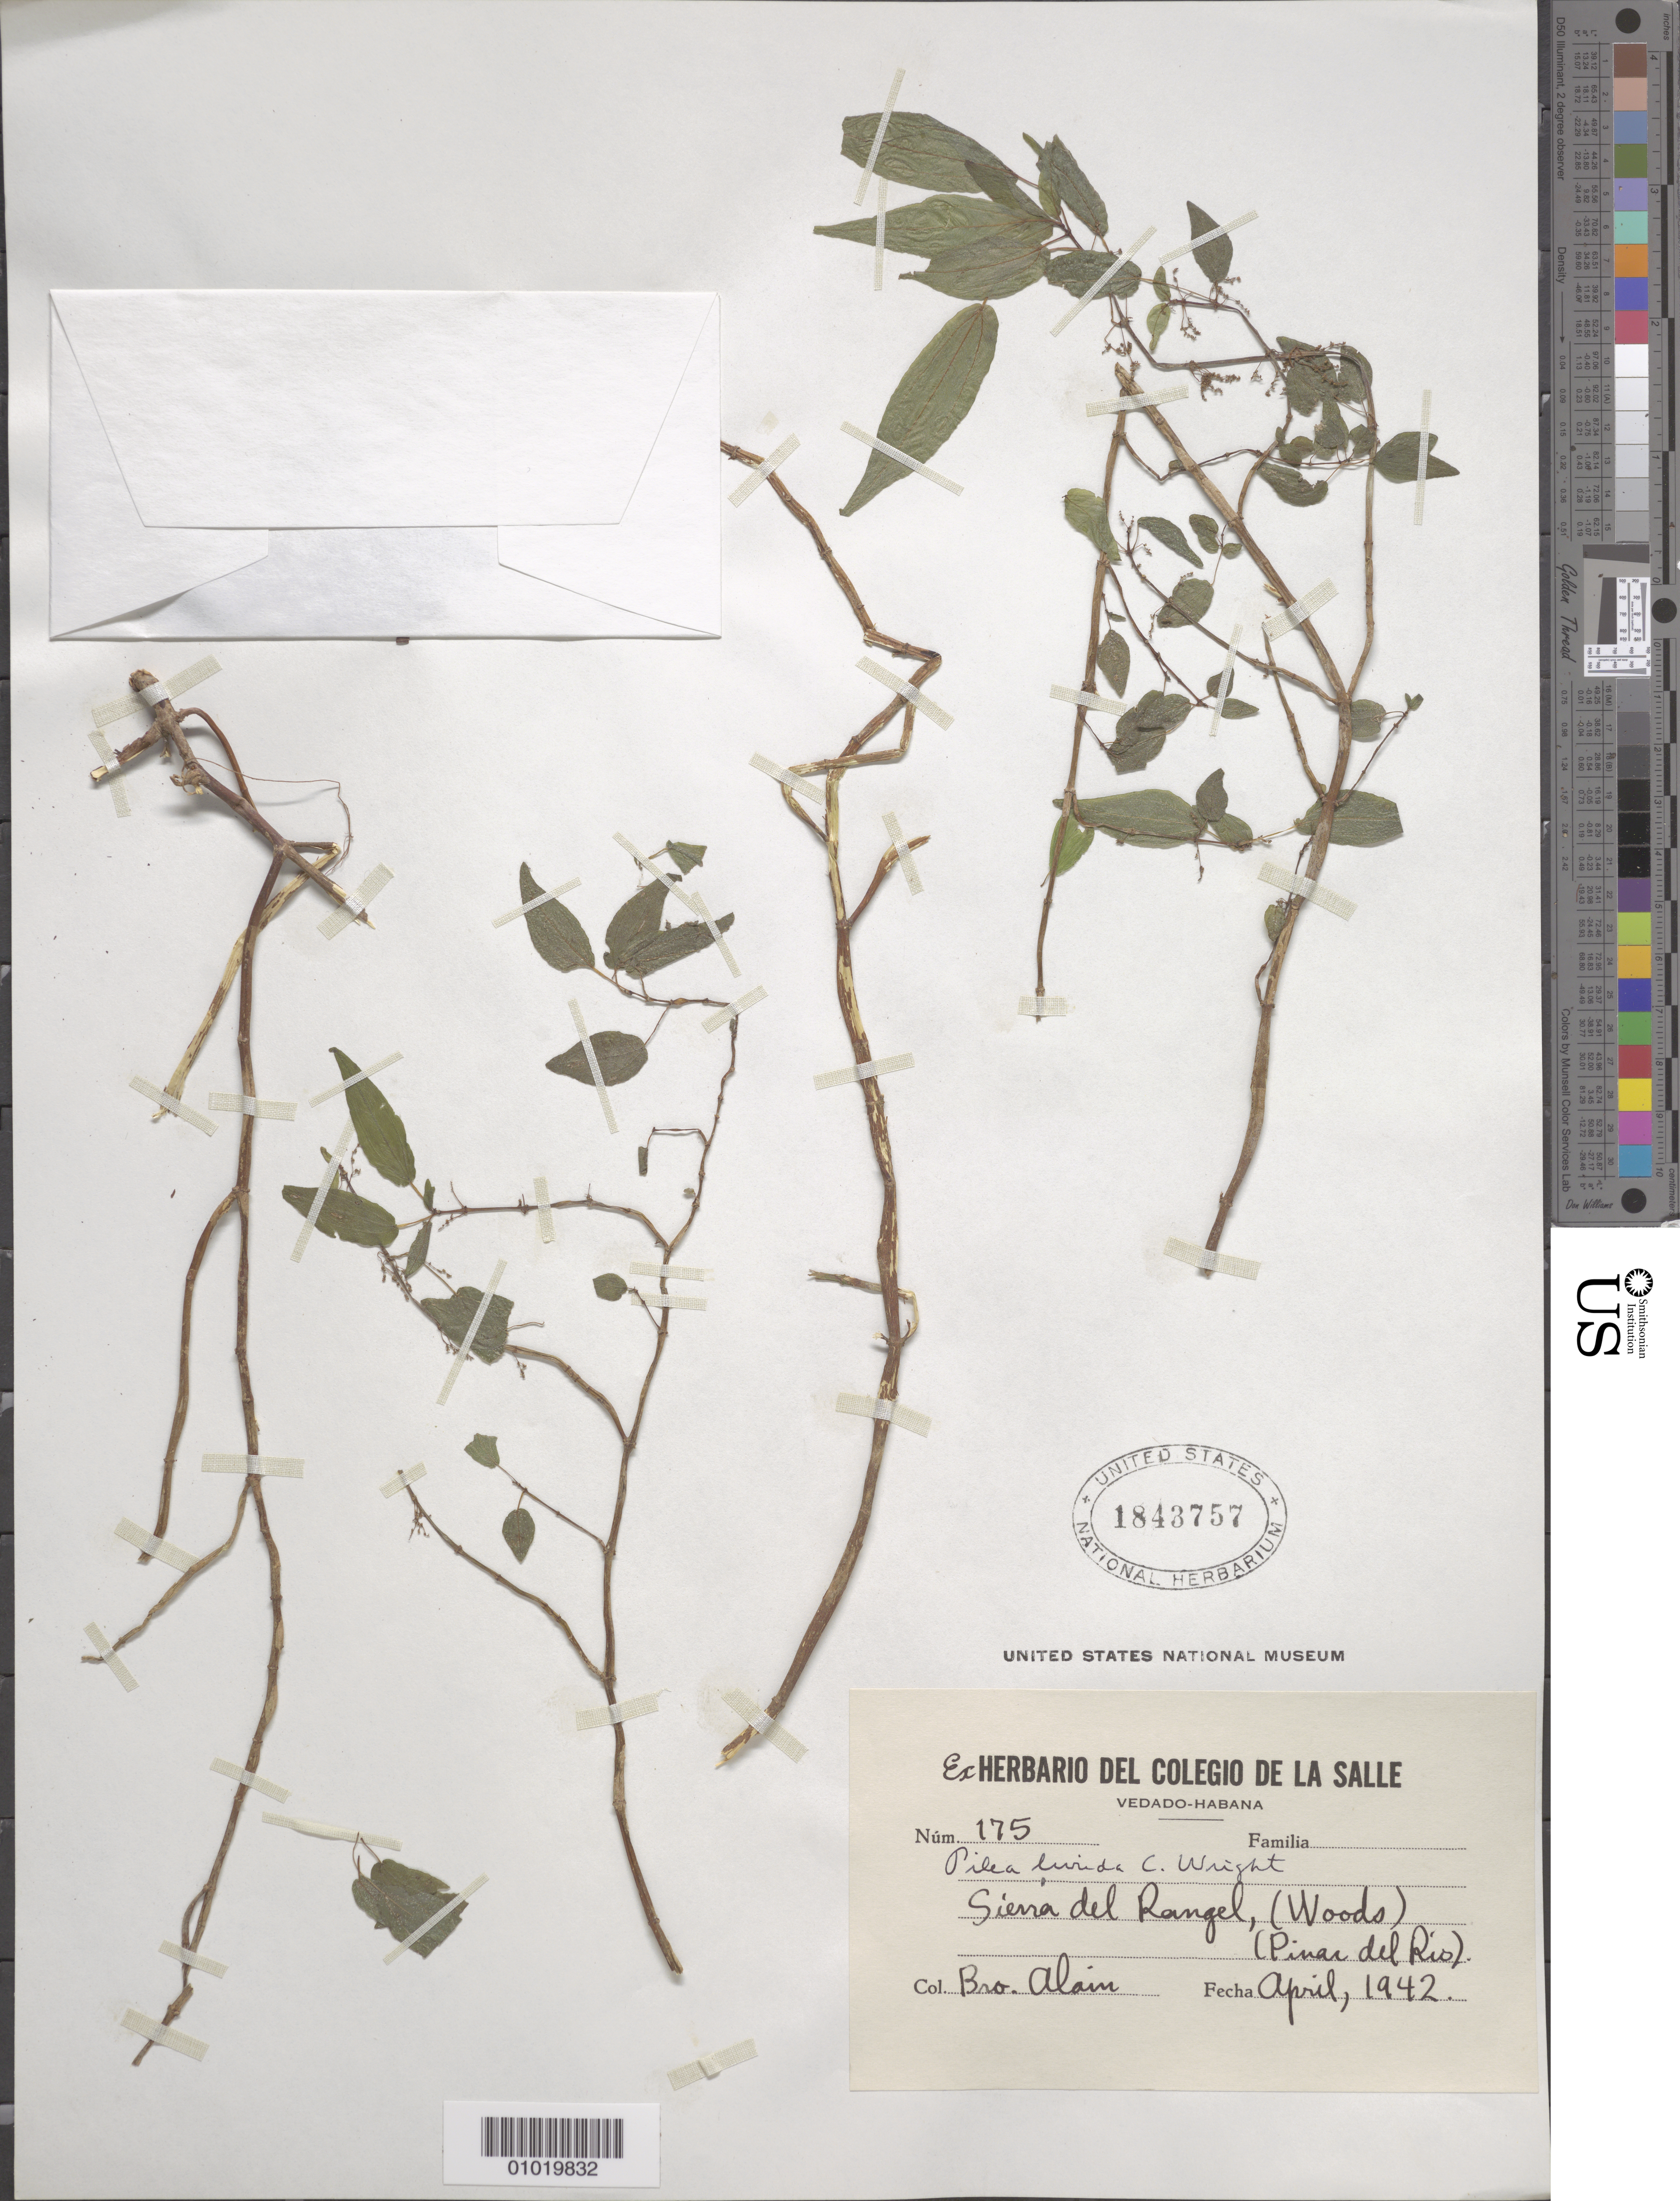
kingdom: Plantae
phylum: Tracheophyta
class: Magnoliopsida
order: Rosales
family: Urticaceae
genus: Pilea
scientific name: Pilea lurida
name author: C. Wright in Sauvalle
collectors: A. H. Liogier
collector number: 175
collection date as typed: Apr 1942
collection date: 1942-04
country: Cuba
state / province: Pinar del Rio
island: Cuba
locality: Sierra del Rangel, (Woods) | Pinar del Rio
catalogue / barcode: US 1843757